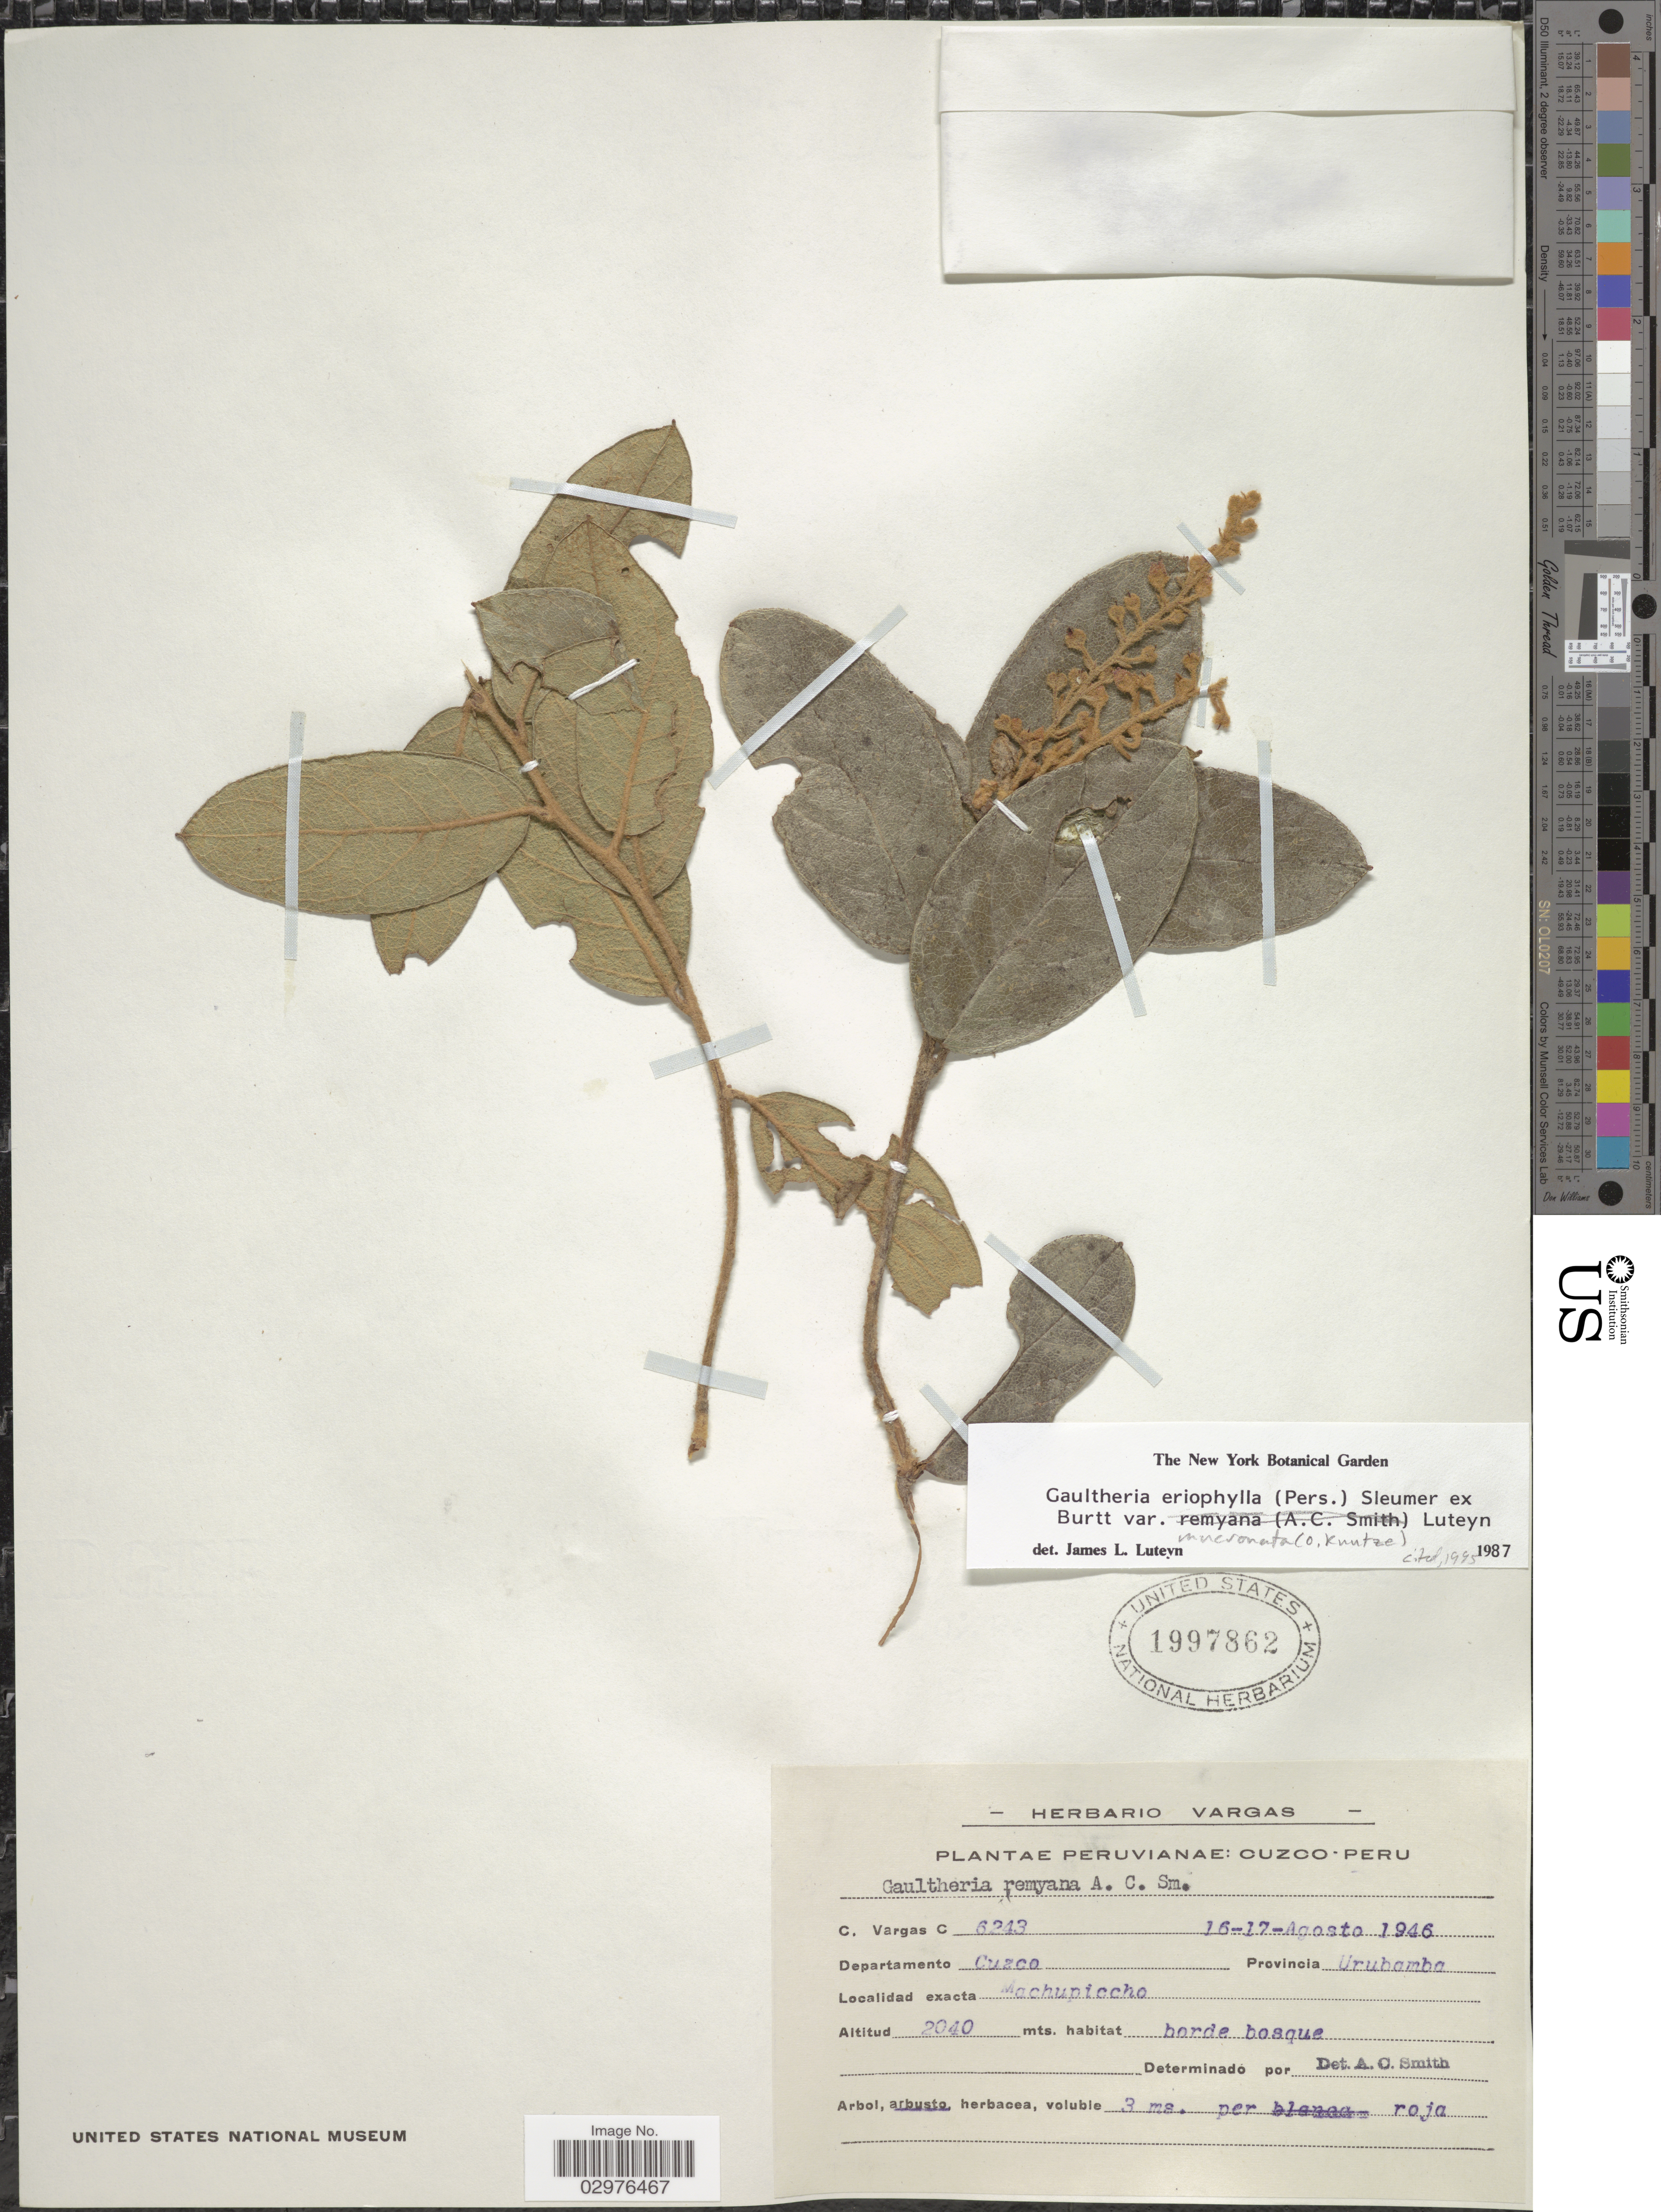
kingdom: Plantae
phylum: Tracheophyta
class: Magnoliopsida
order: Ericales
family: Ericaceae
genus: Gaultheria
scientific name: Gaultheria eriophylla var. mucronata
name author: Luteyn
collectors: C. Vargas Calderón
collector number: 6243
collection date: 1946-08-16/1946-08-17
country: Peru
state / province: Cusco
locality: Departamento Cuzco. Provincia Urubamba. Machupiccho.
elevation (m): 2040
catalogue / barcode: US 1997862